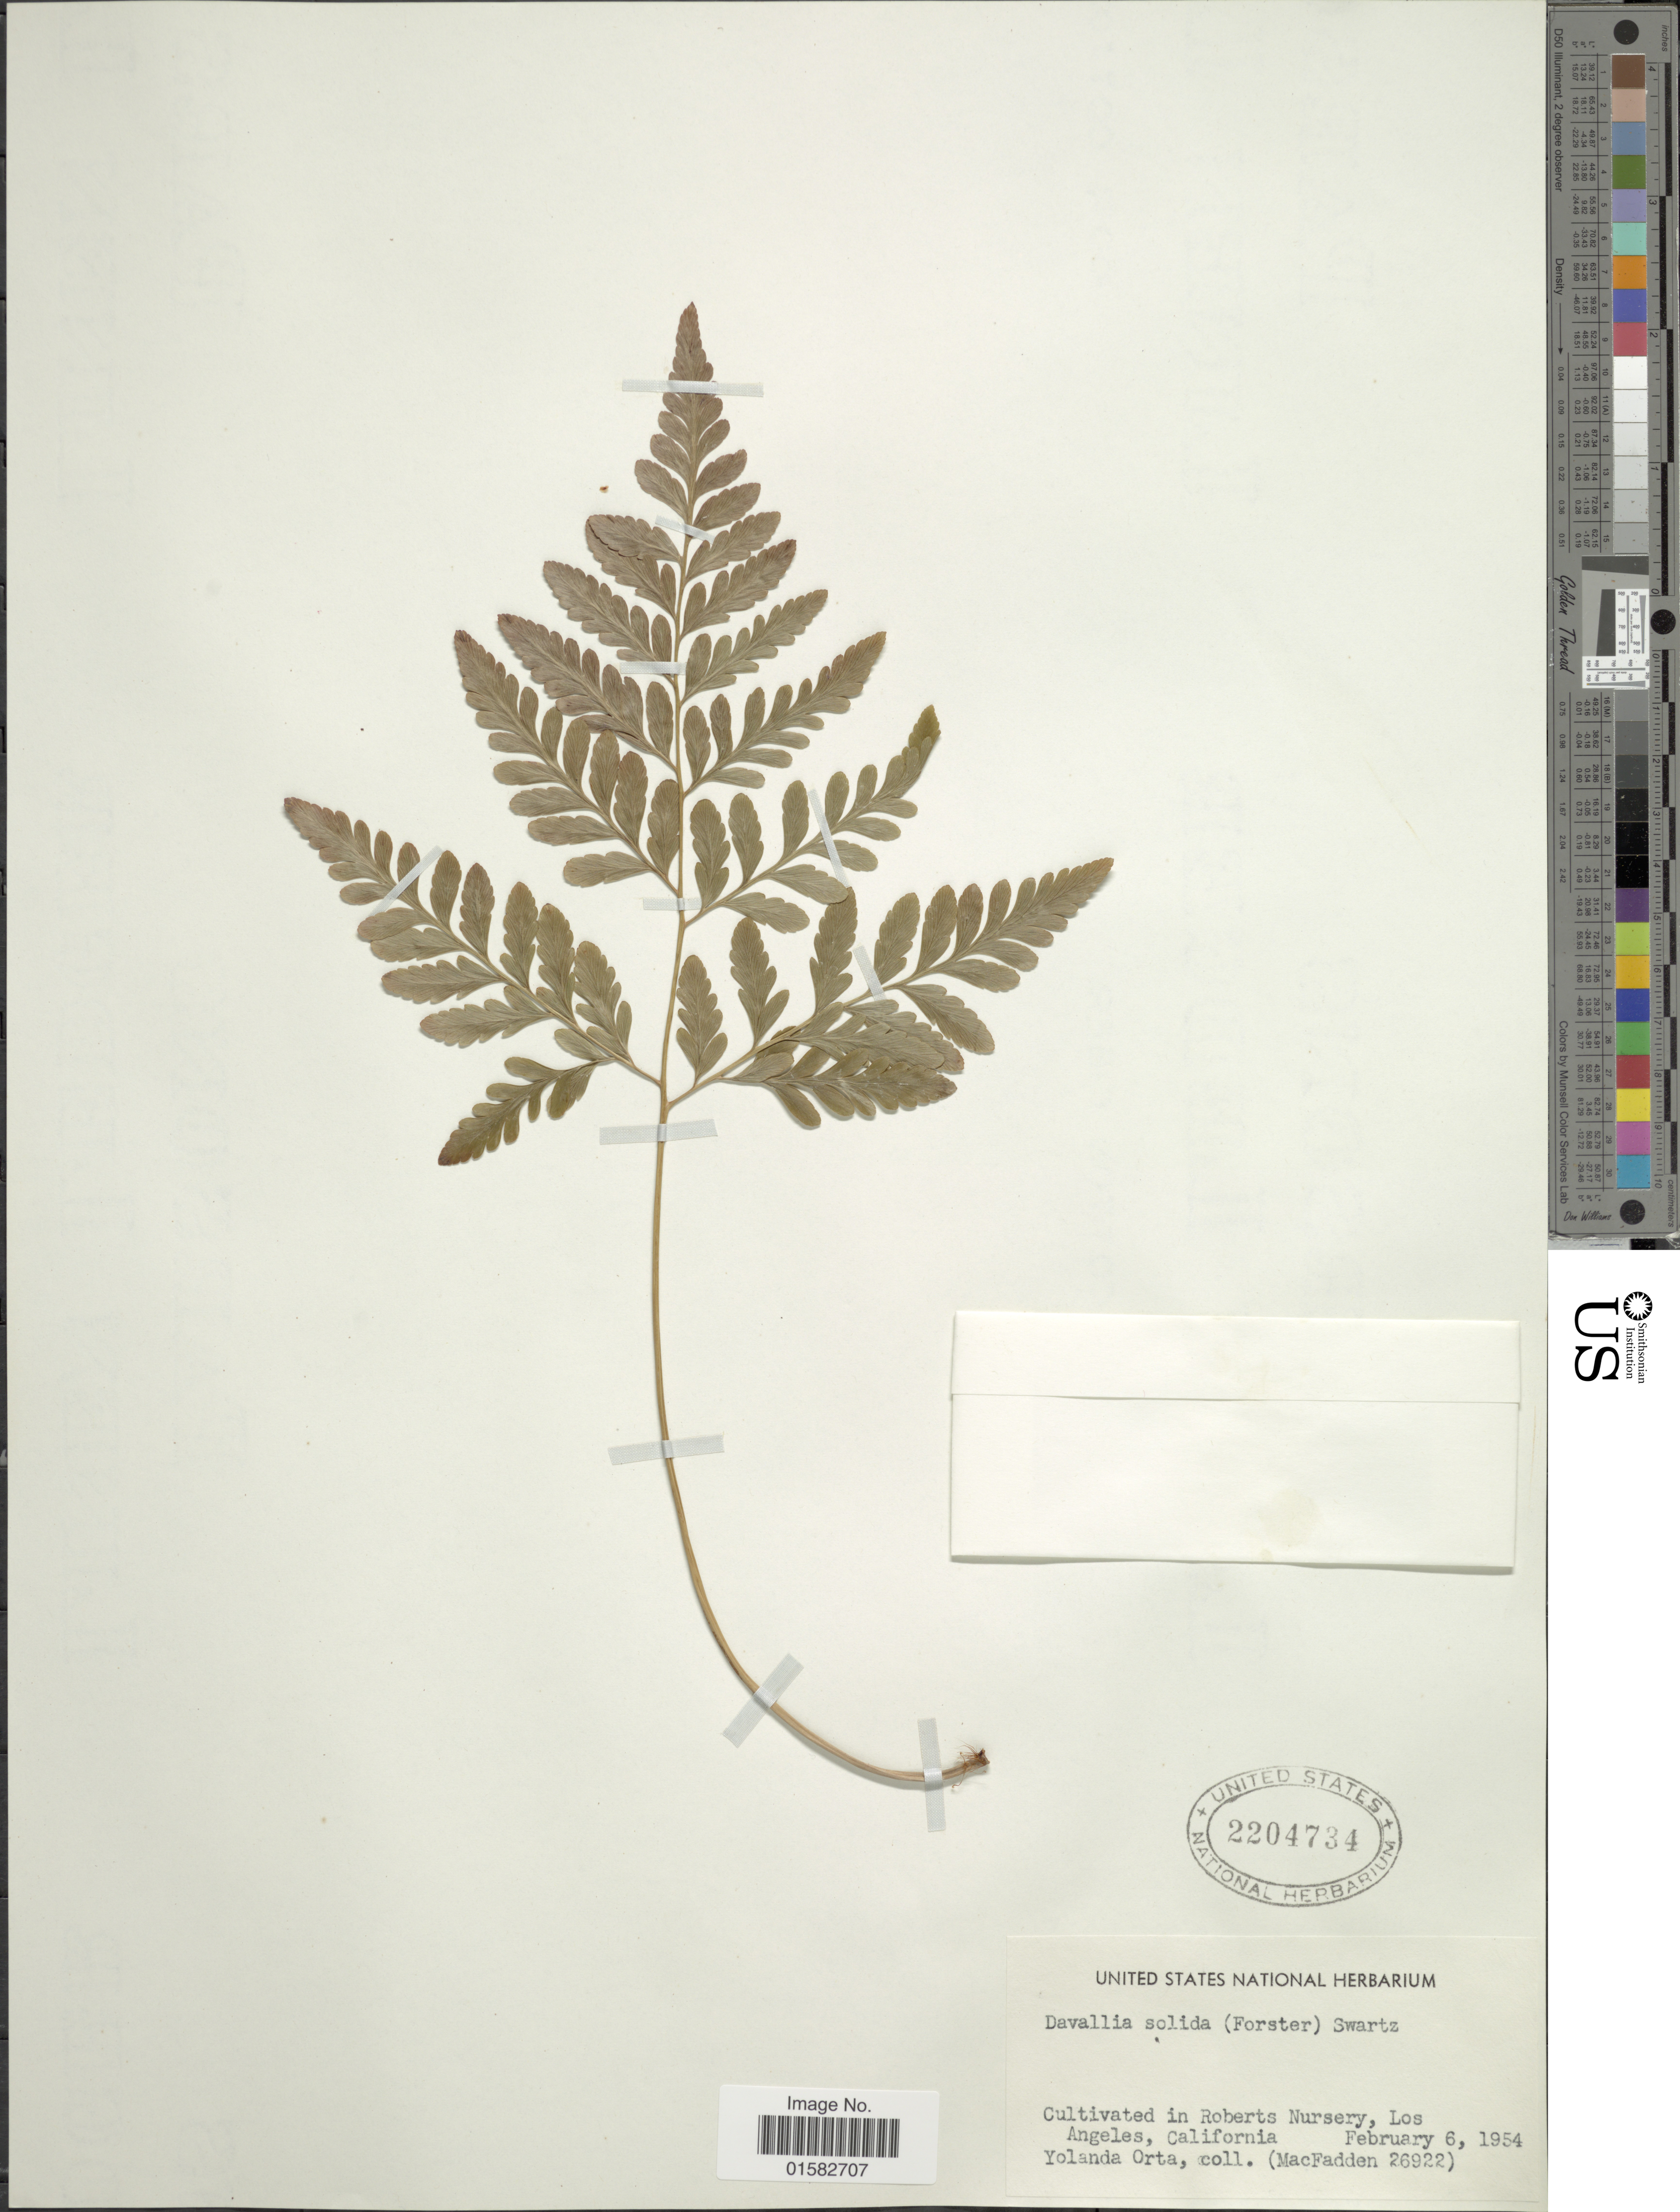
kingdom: Plantae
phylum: Tracheophyta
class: Polypodiopsida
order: Polypodiales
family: Davalliaceae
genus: Davallia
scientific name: Davallia solida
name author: (G. Forst.) Sw.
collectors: J. Orta & F. MacFadden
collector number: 26922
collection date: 1954-02-06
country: United States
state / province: California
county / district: Los Angeles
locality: Cultivated in Roberts Nursery, Los Angeles, California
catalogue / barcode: US 2204734